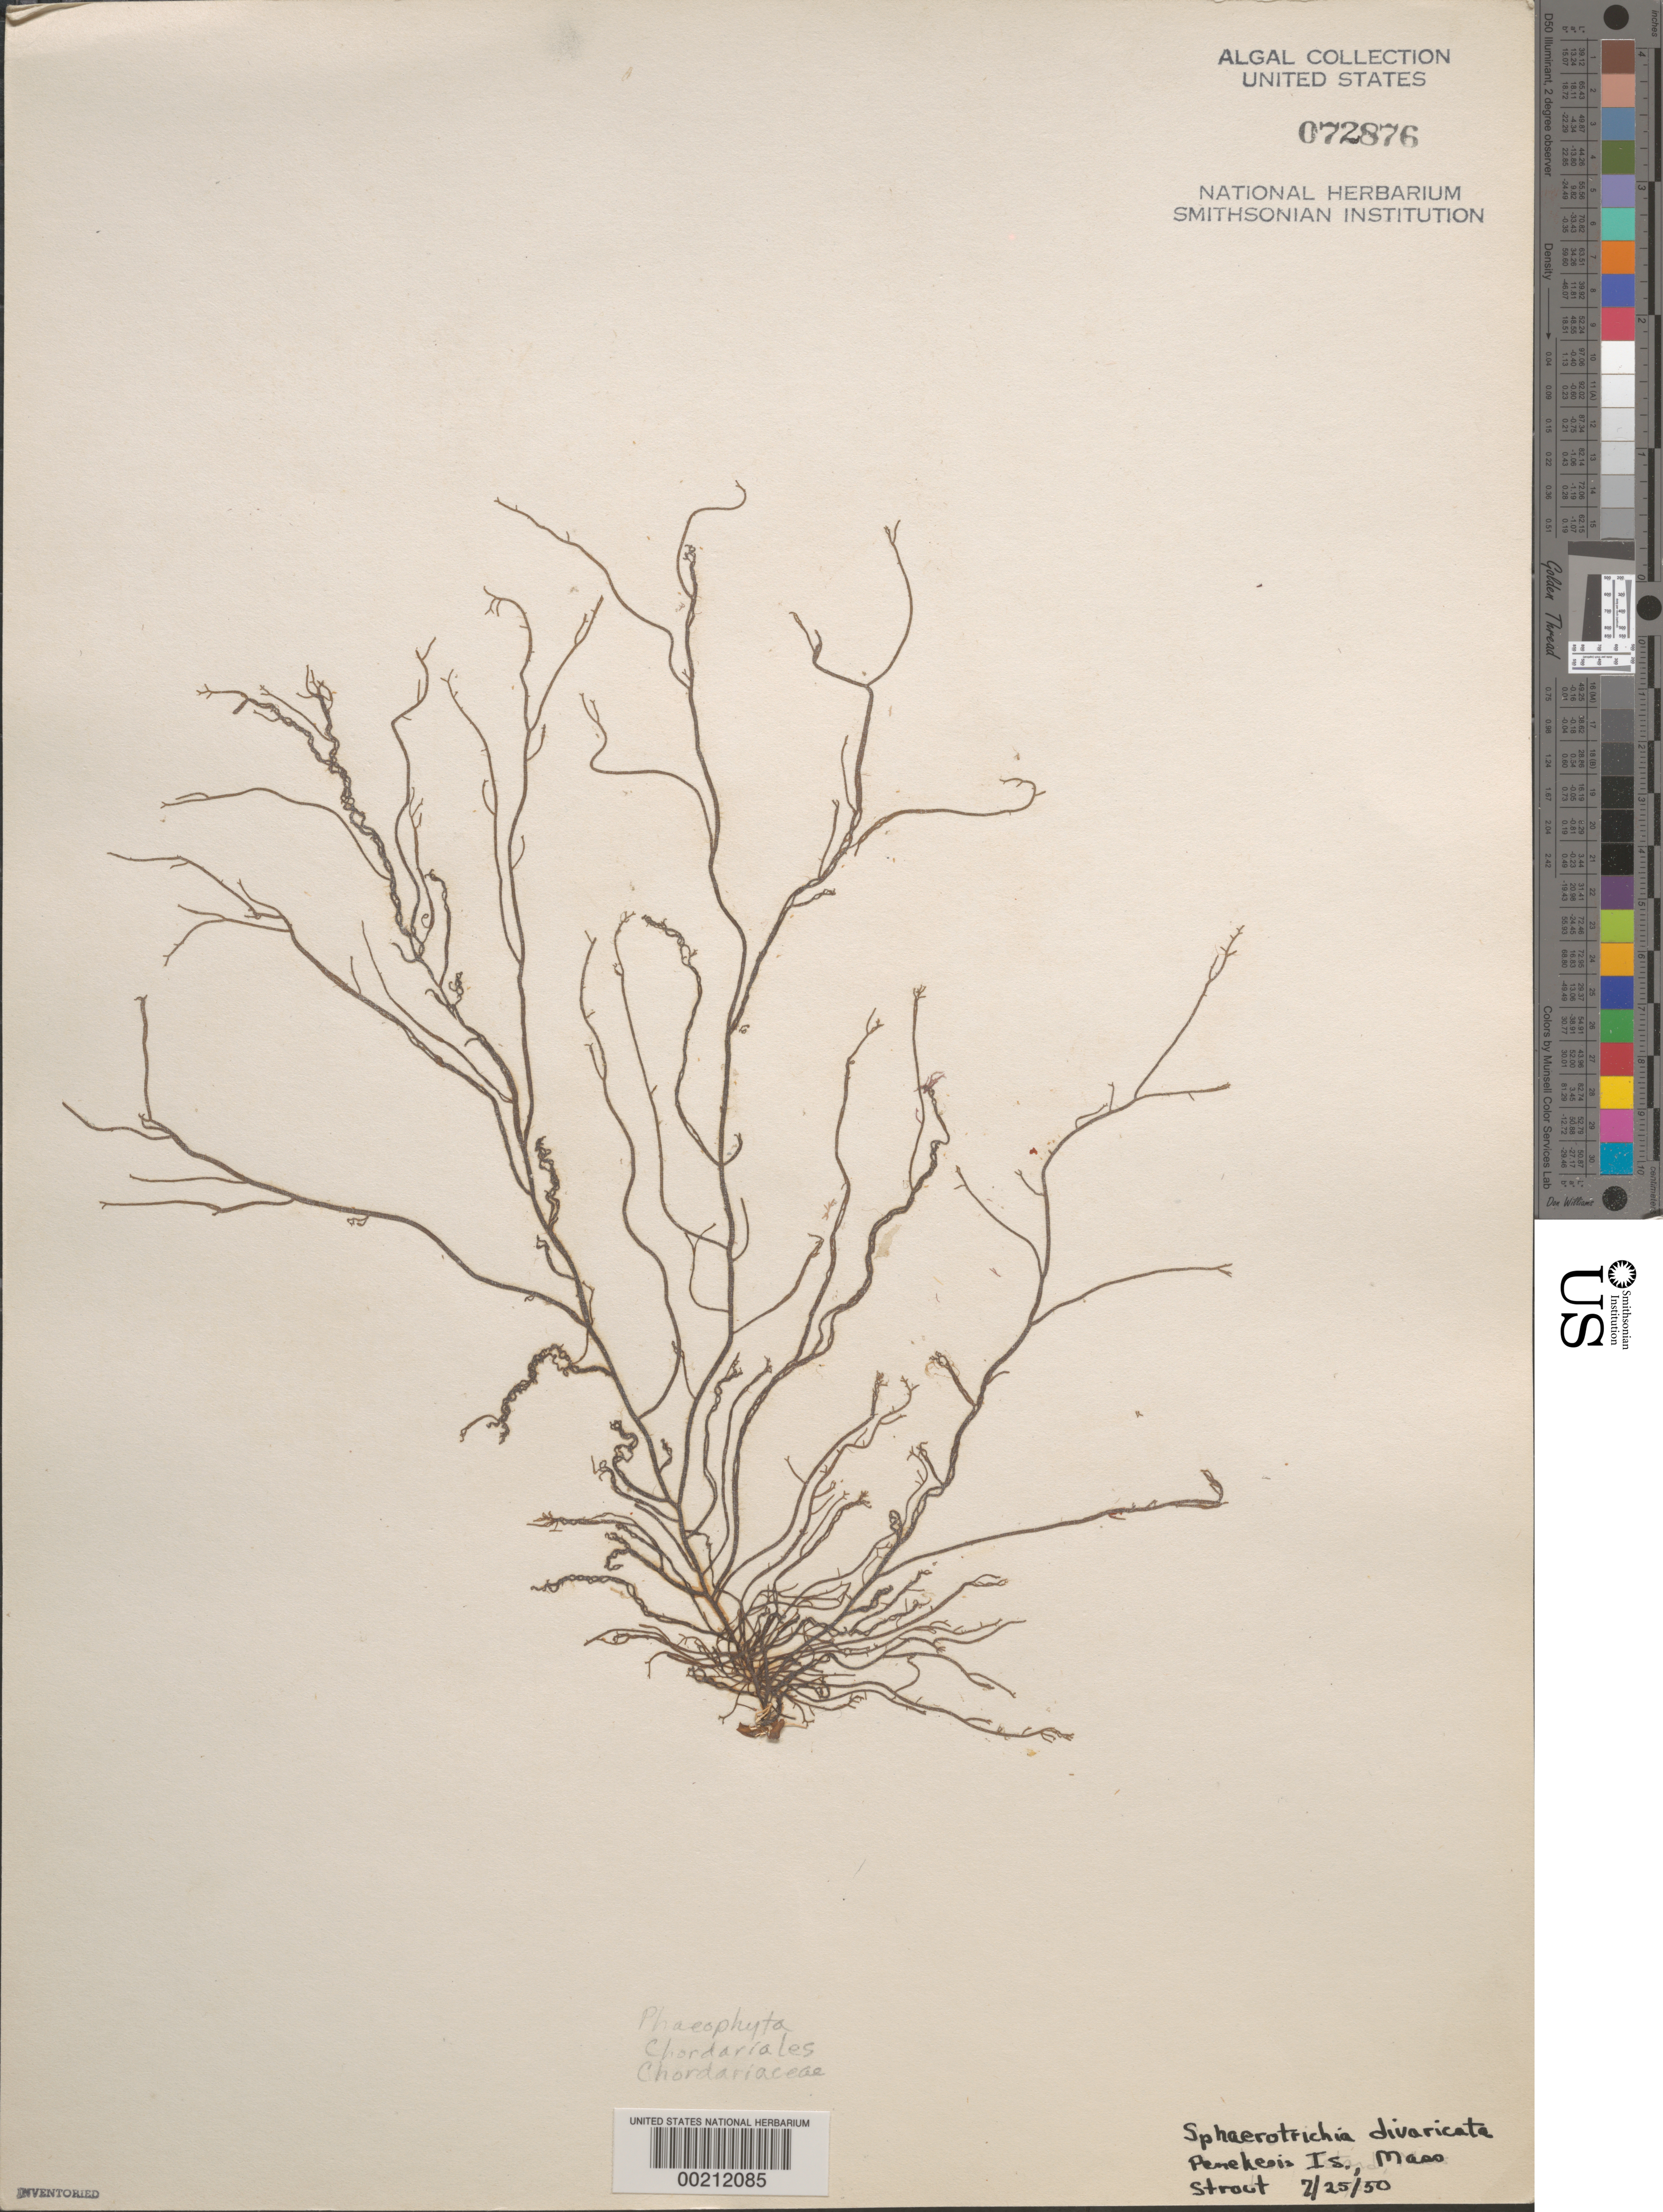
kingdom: Chromista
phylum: Ochrophyta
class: Phaeophyceae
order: Ectocarpales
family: Chordariaceae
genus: Sphaerotrichia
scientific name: Sphaerotrichia divaricata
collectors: P. Strout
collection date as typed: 25 Jul 1950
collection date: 1950-07-25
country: United States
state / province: Massachusetts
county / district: Dukes County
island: Penikese Island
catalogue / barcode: US 72876